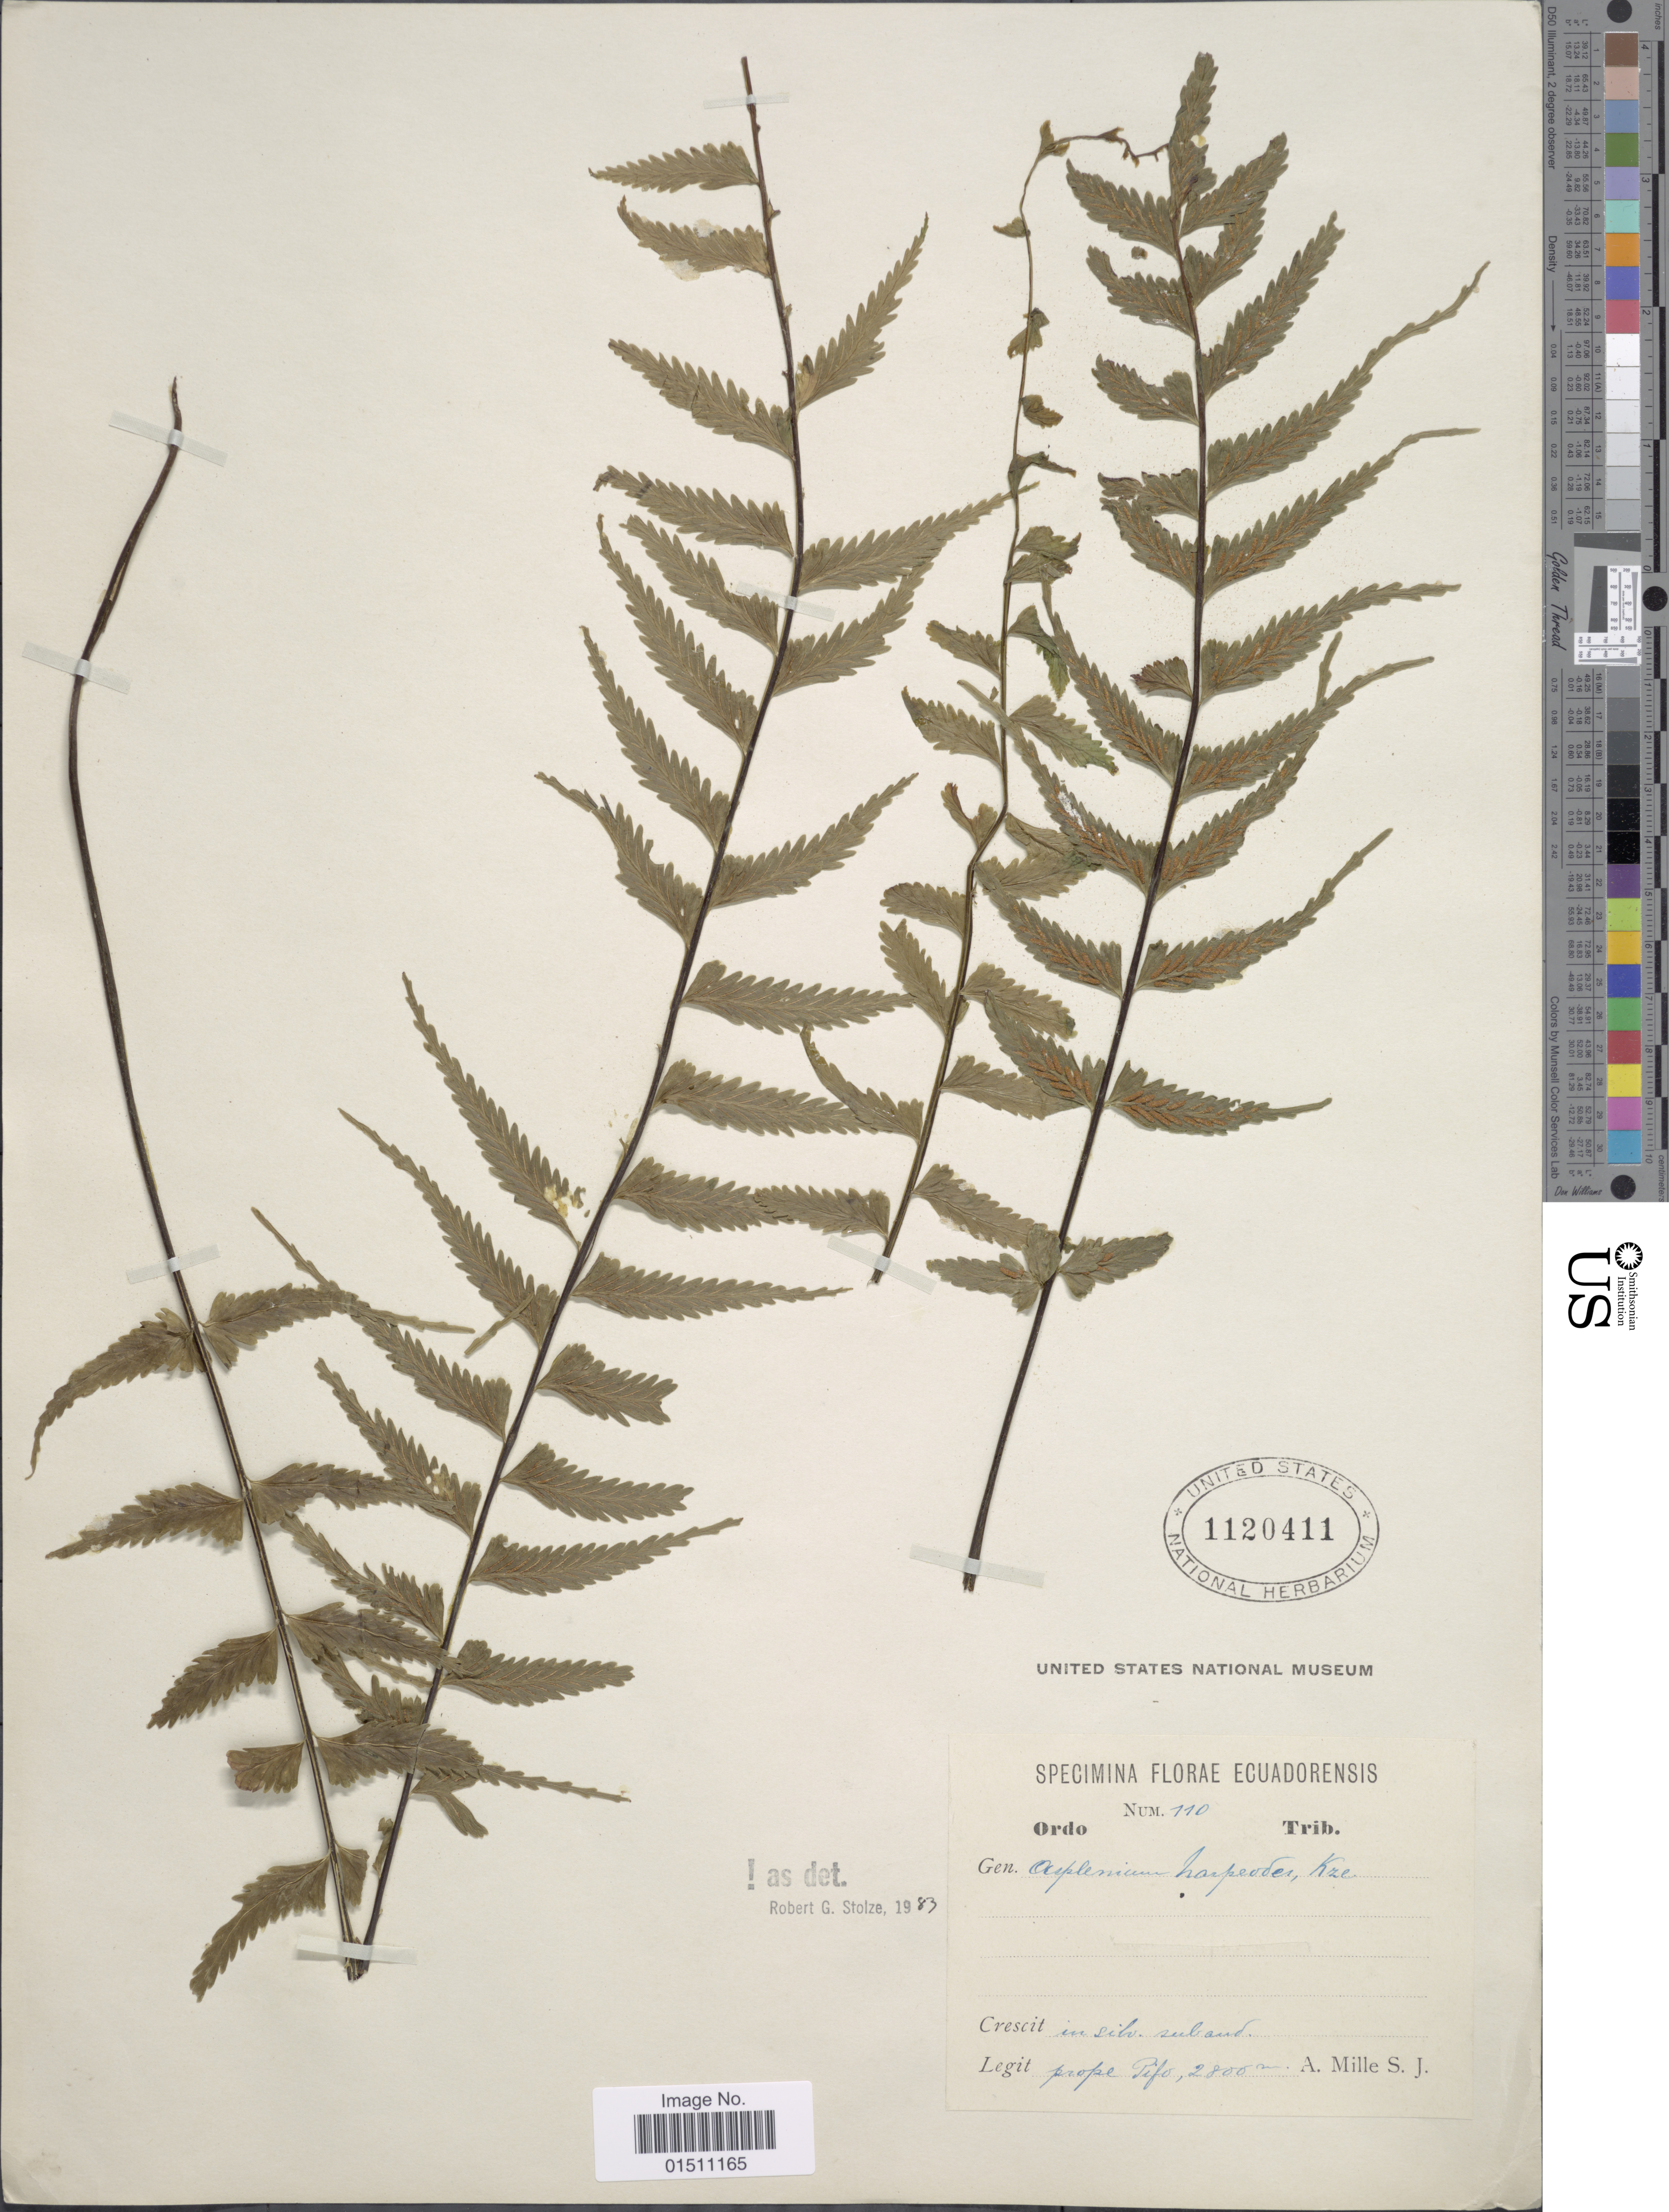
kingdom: Plantae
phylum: Tracheophyta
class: Polypodiopsida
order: Polypodiales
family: Aspleniaceae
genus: Asplenium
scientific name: Asplenium harpeodes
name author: Kunze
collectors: A. Mille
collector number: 110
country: Ecuador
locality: Ecuadorensis, Crescit. in sylvis suband, prope Pifo.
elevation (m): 2800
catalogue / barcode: US 1120411